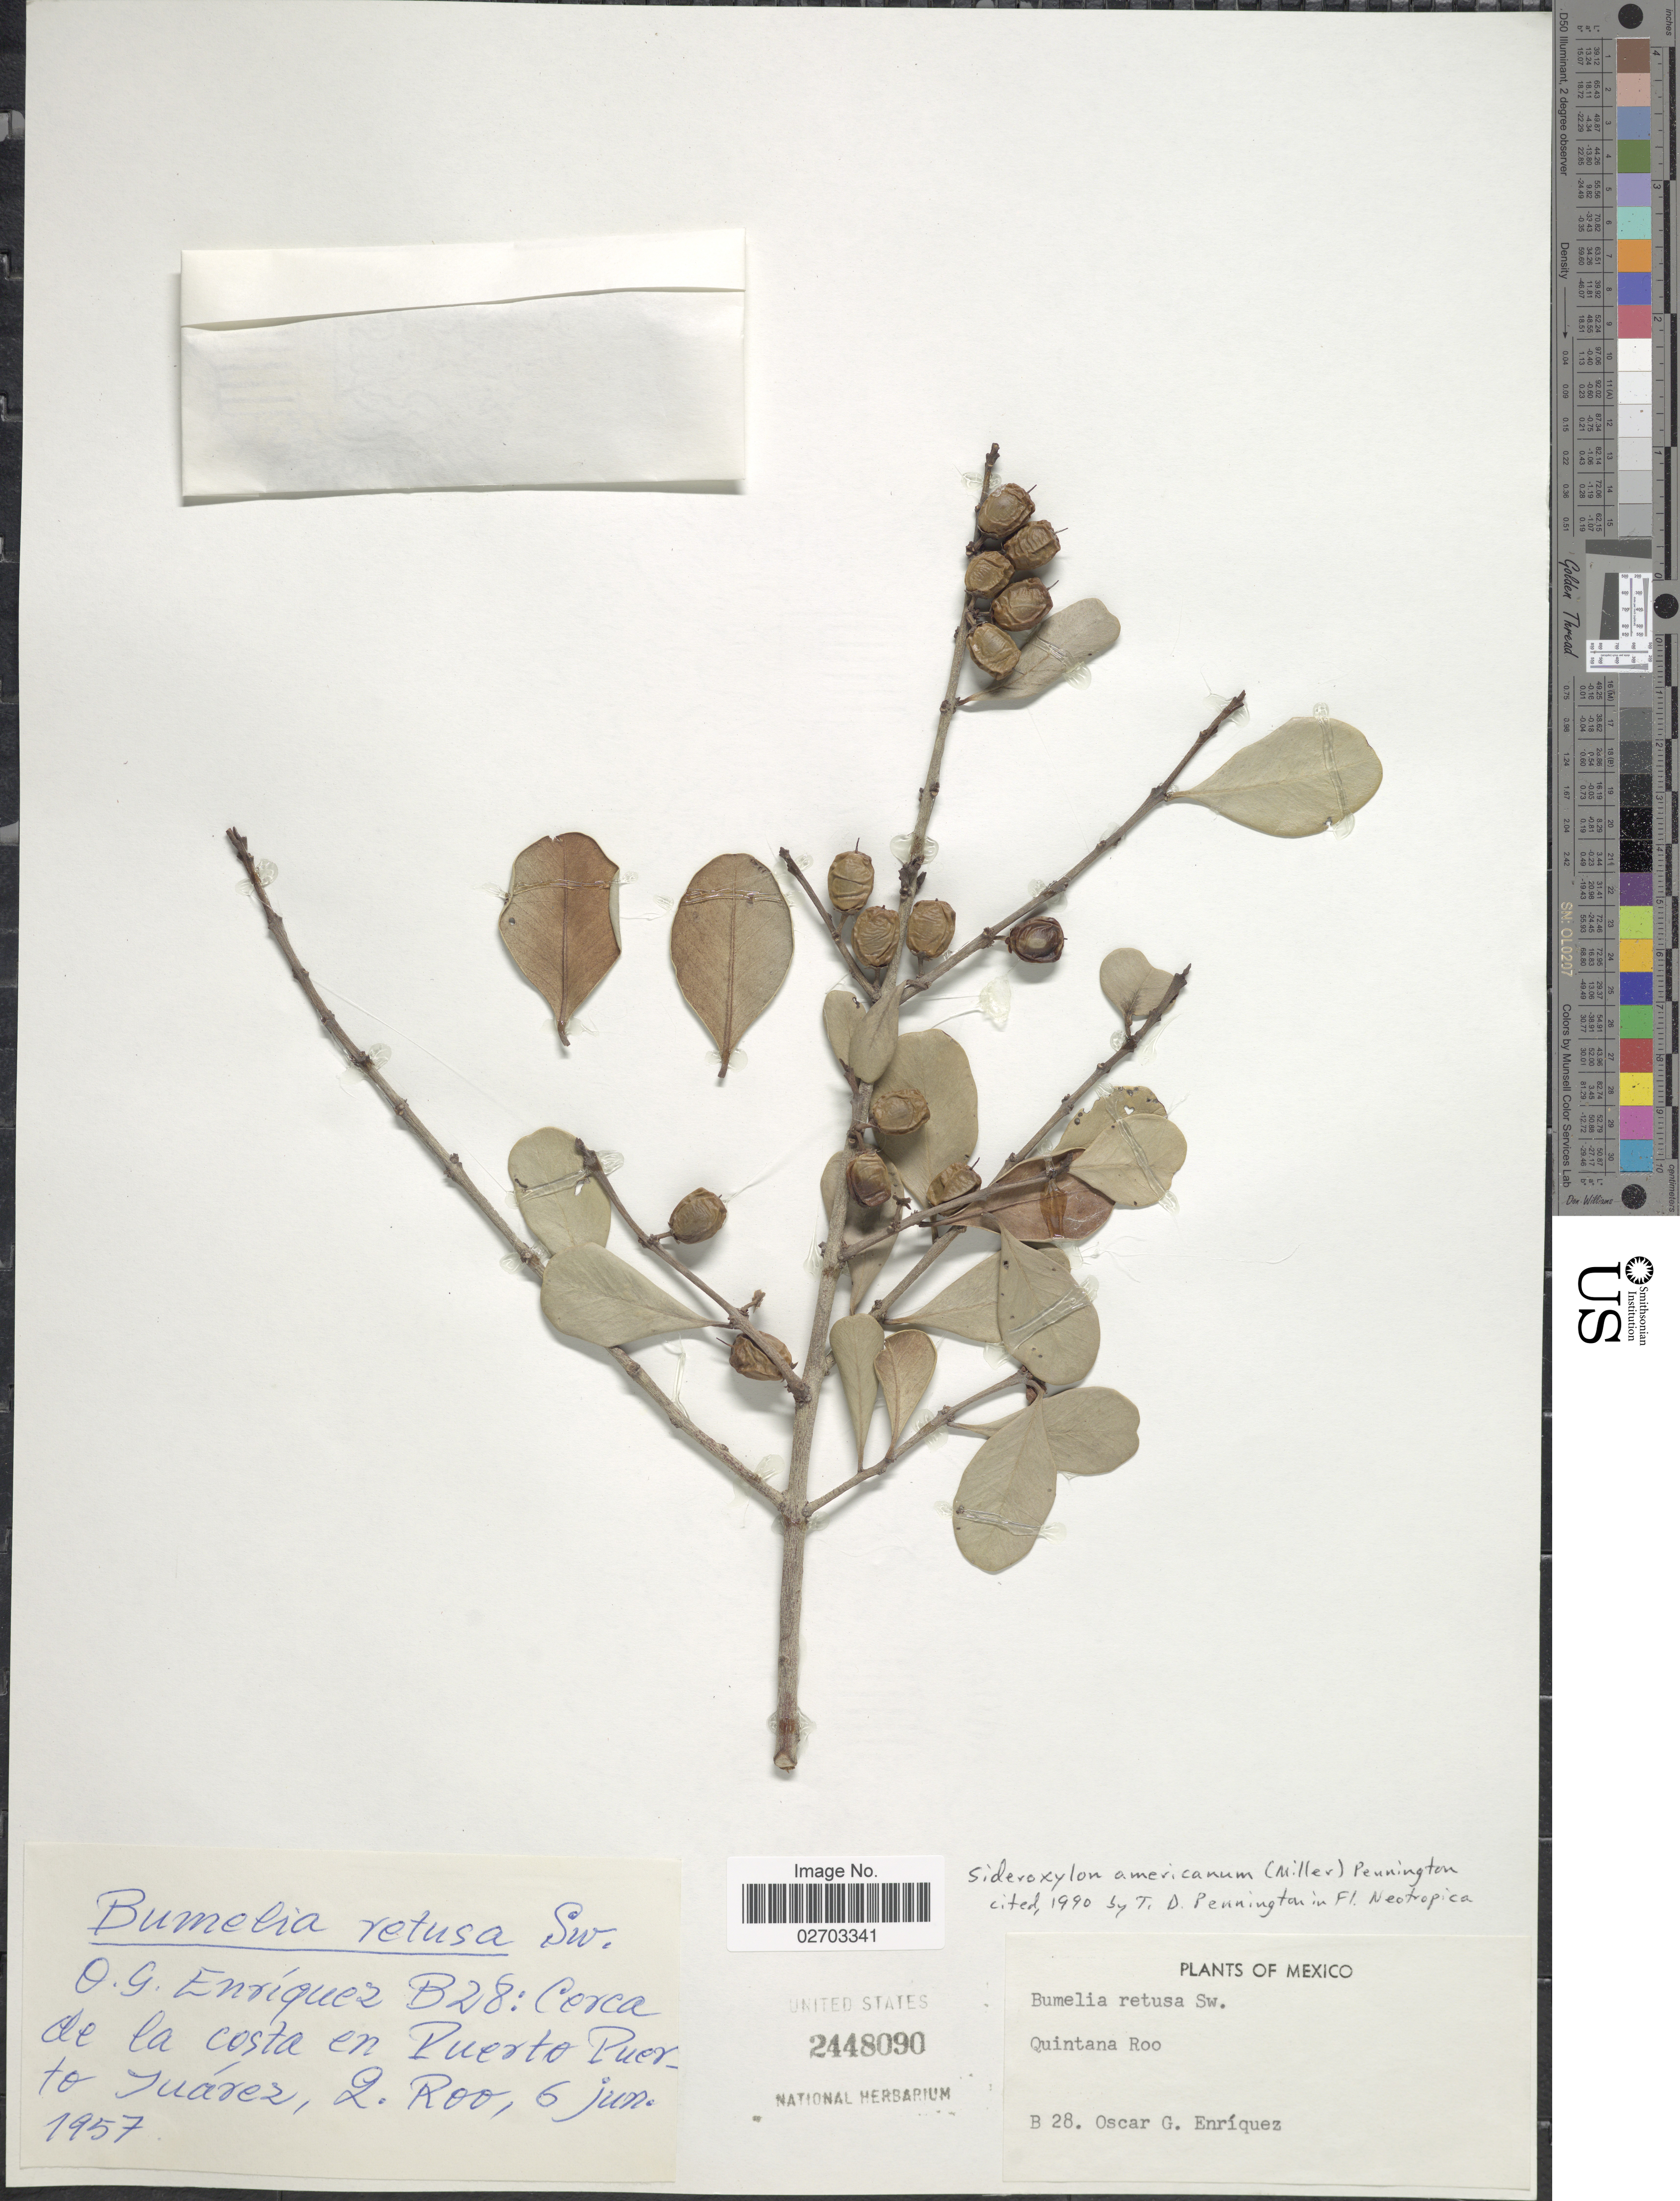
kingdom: Plantae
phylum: Tracheophyta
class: Magnoliopsida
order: Ericales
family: Sapotaceae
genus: Sideroxylon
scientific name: Sideroxylon americanum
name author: (Mill.) T.D. Penn.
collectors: O. Enriquez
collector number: B28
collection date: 1957-06-06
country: Mexico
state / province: Quintana Roo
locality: Cerca de la costa en Puerto Puerto Juarez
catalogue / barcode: US 2448090